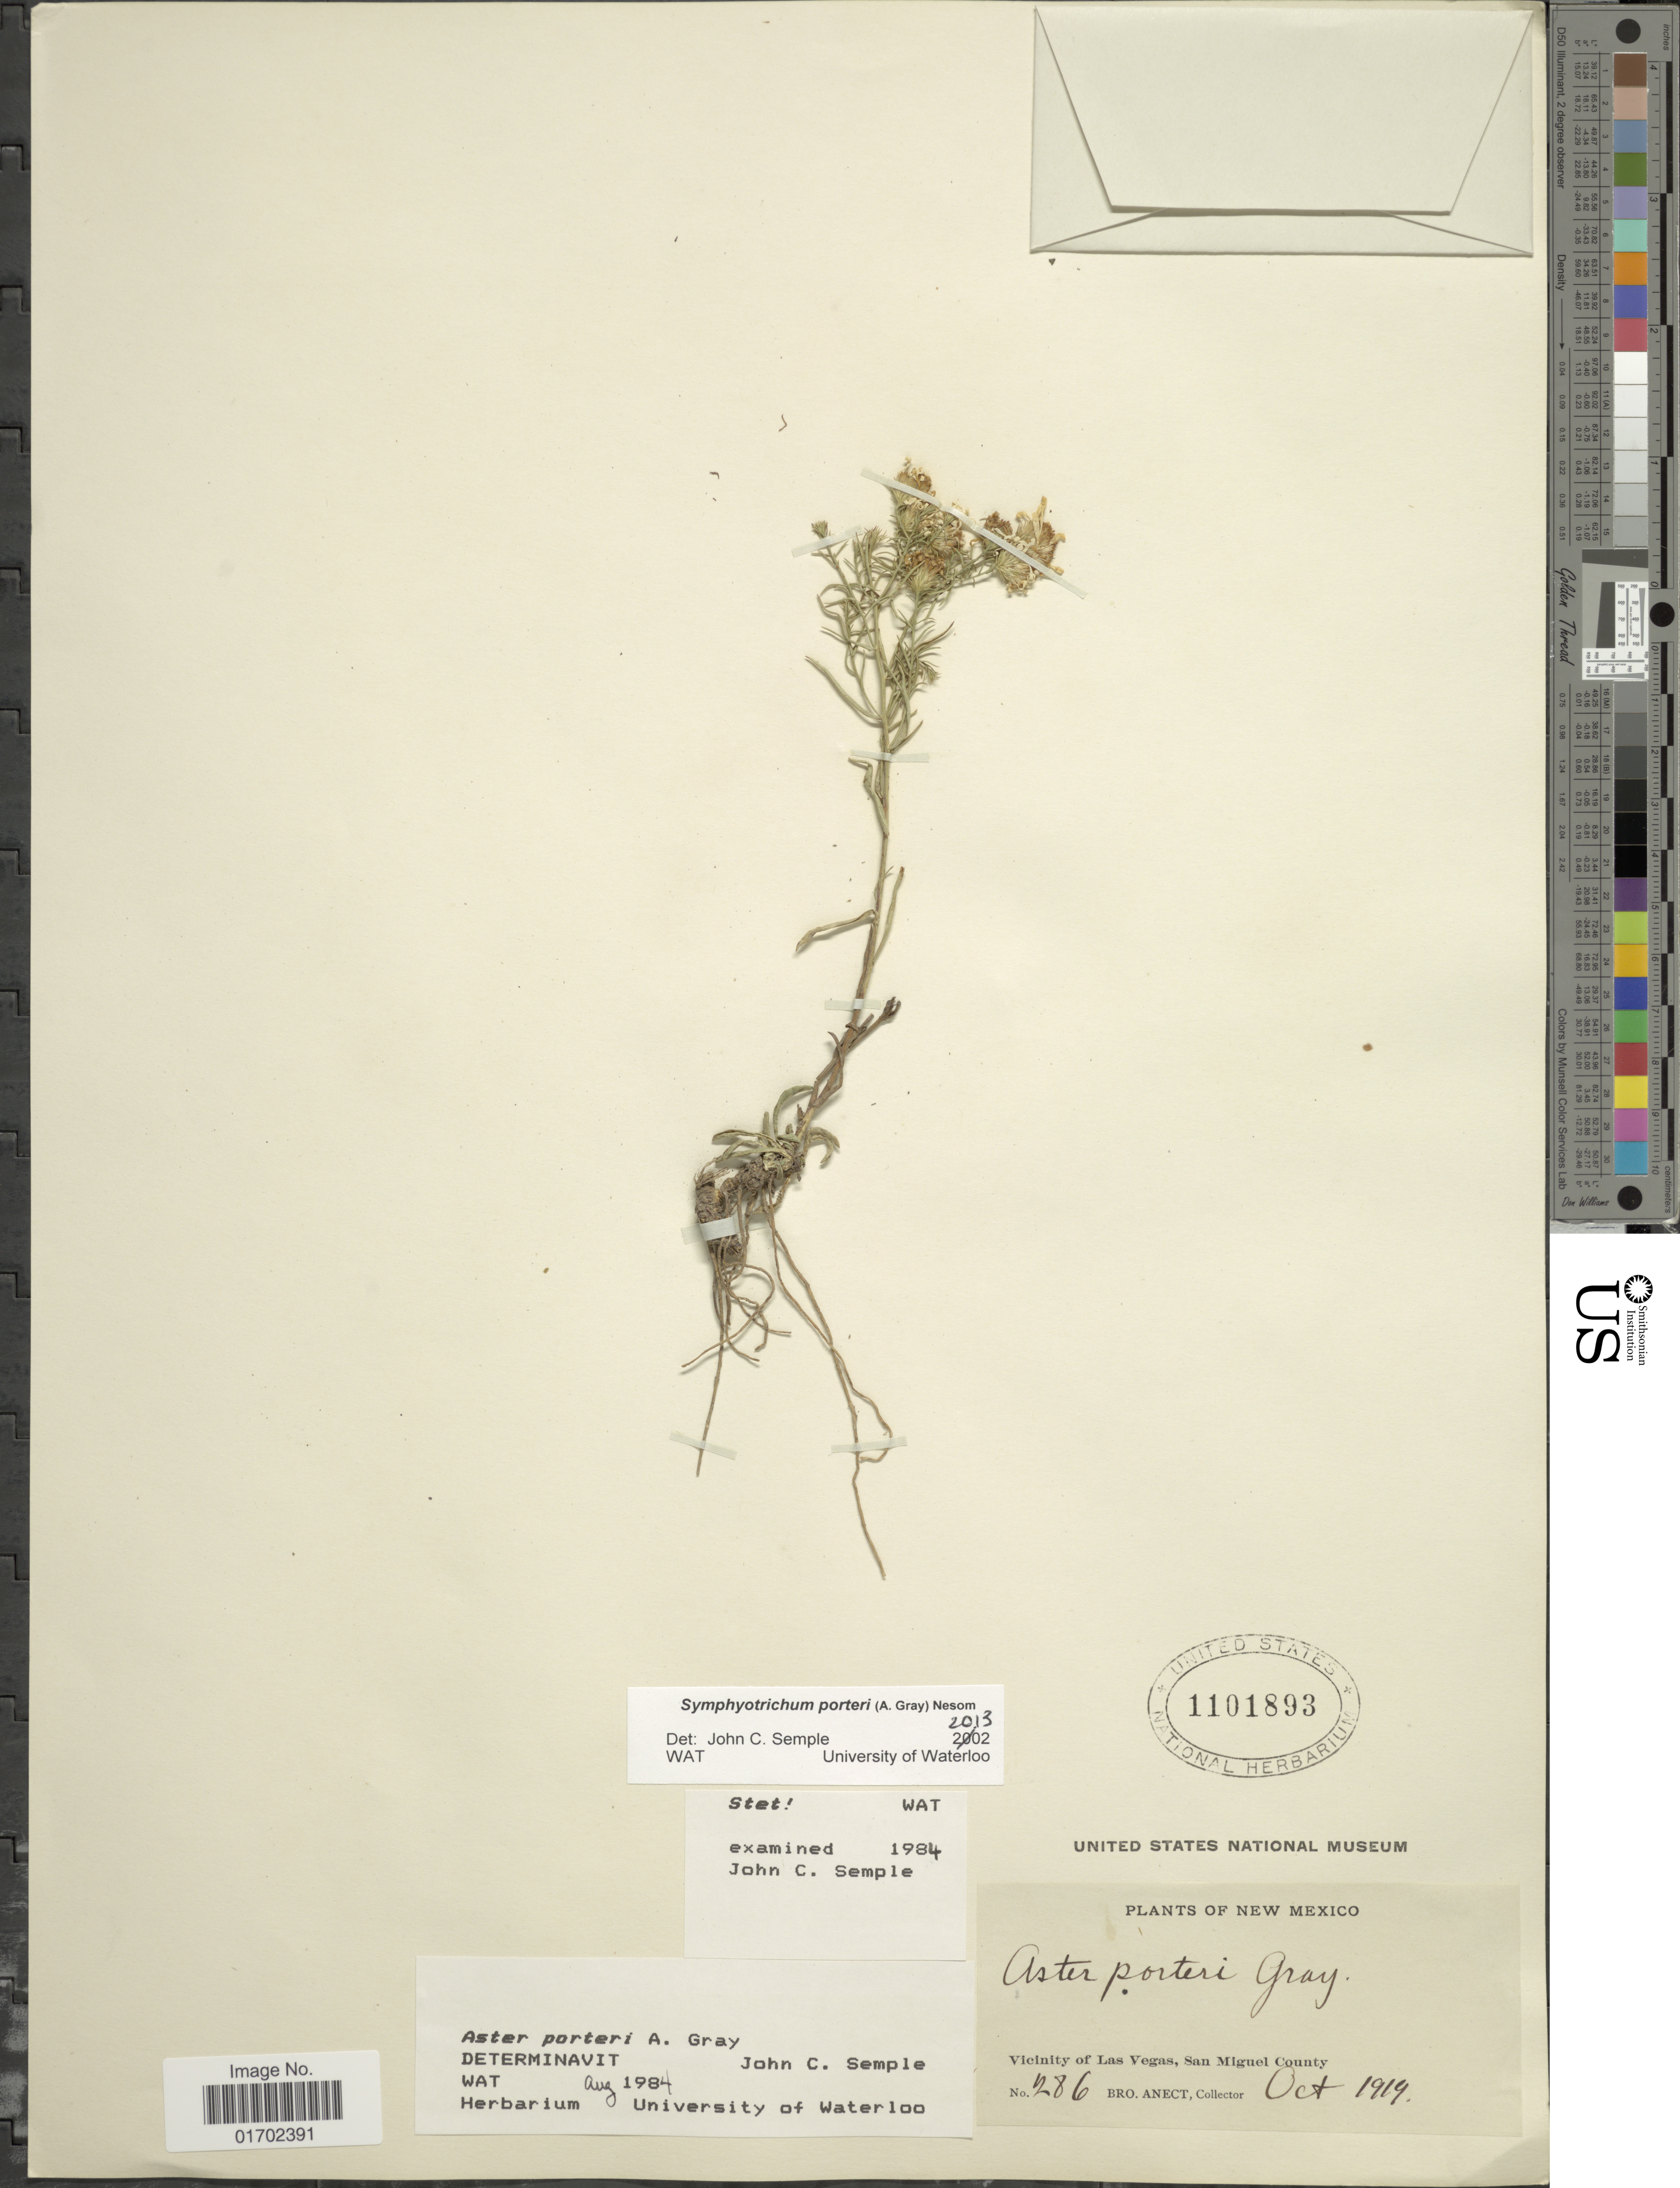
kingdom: Plantae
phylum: Tracheophyta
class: Magnoliopsida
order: Asterales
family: Asteraceae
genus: Symphyotrichum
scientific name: Symphyotrichum porteri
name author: (A. Gray) G.L. Nesom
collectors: B. Anect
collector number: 286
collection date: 1919-10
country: United States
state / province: New Mexico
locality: New Mexico. Vicinity of Las Vegas, San Miguel County.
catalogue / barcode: US 1101893